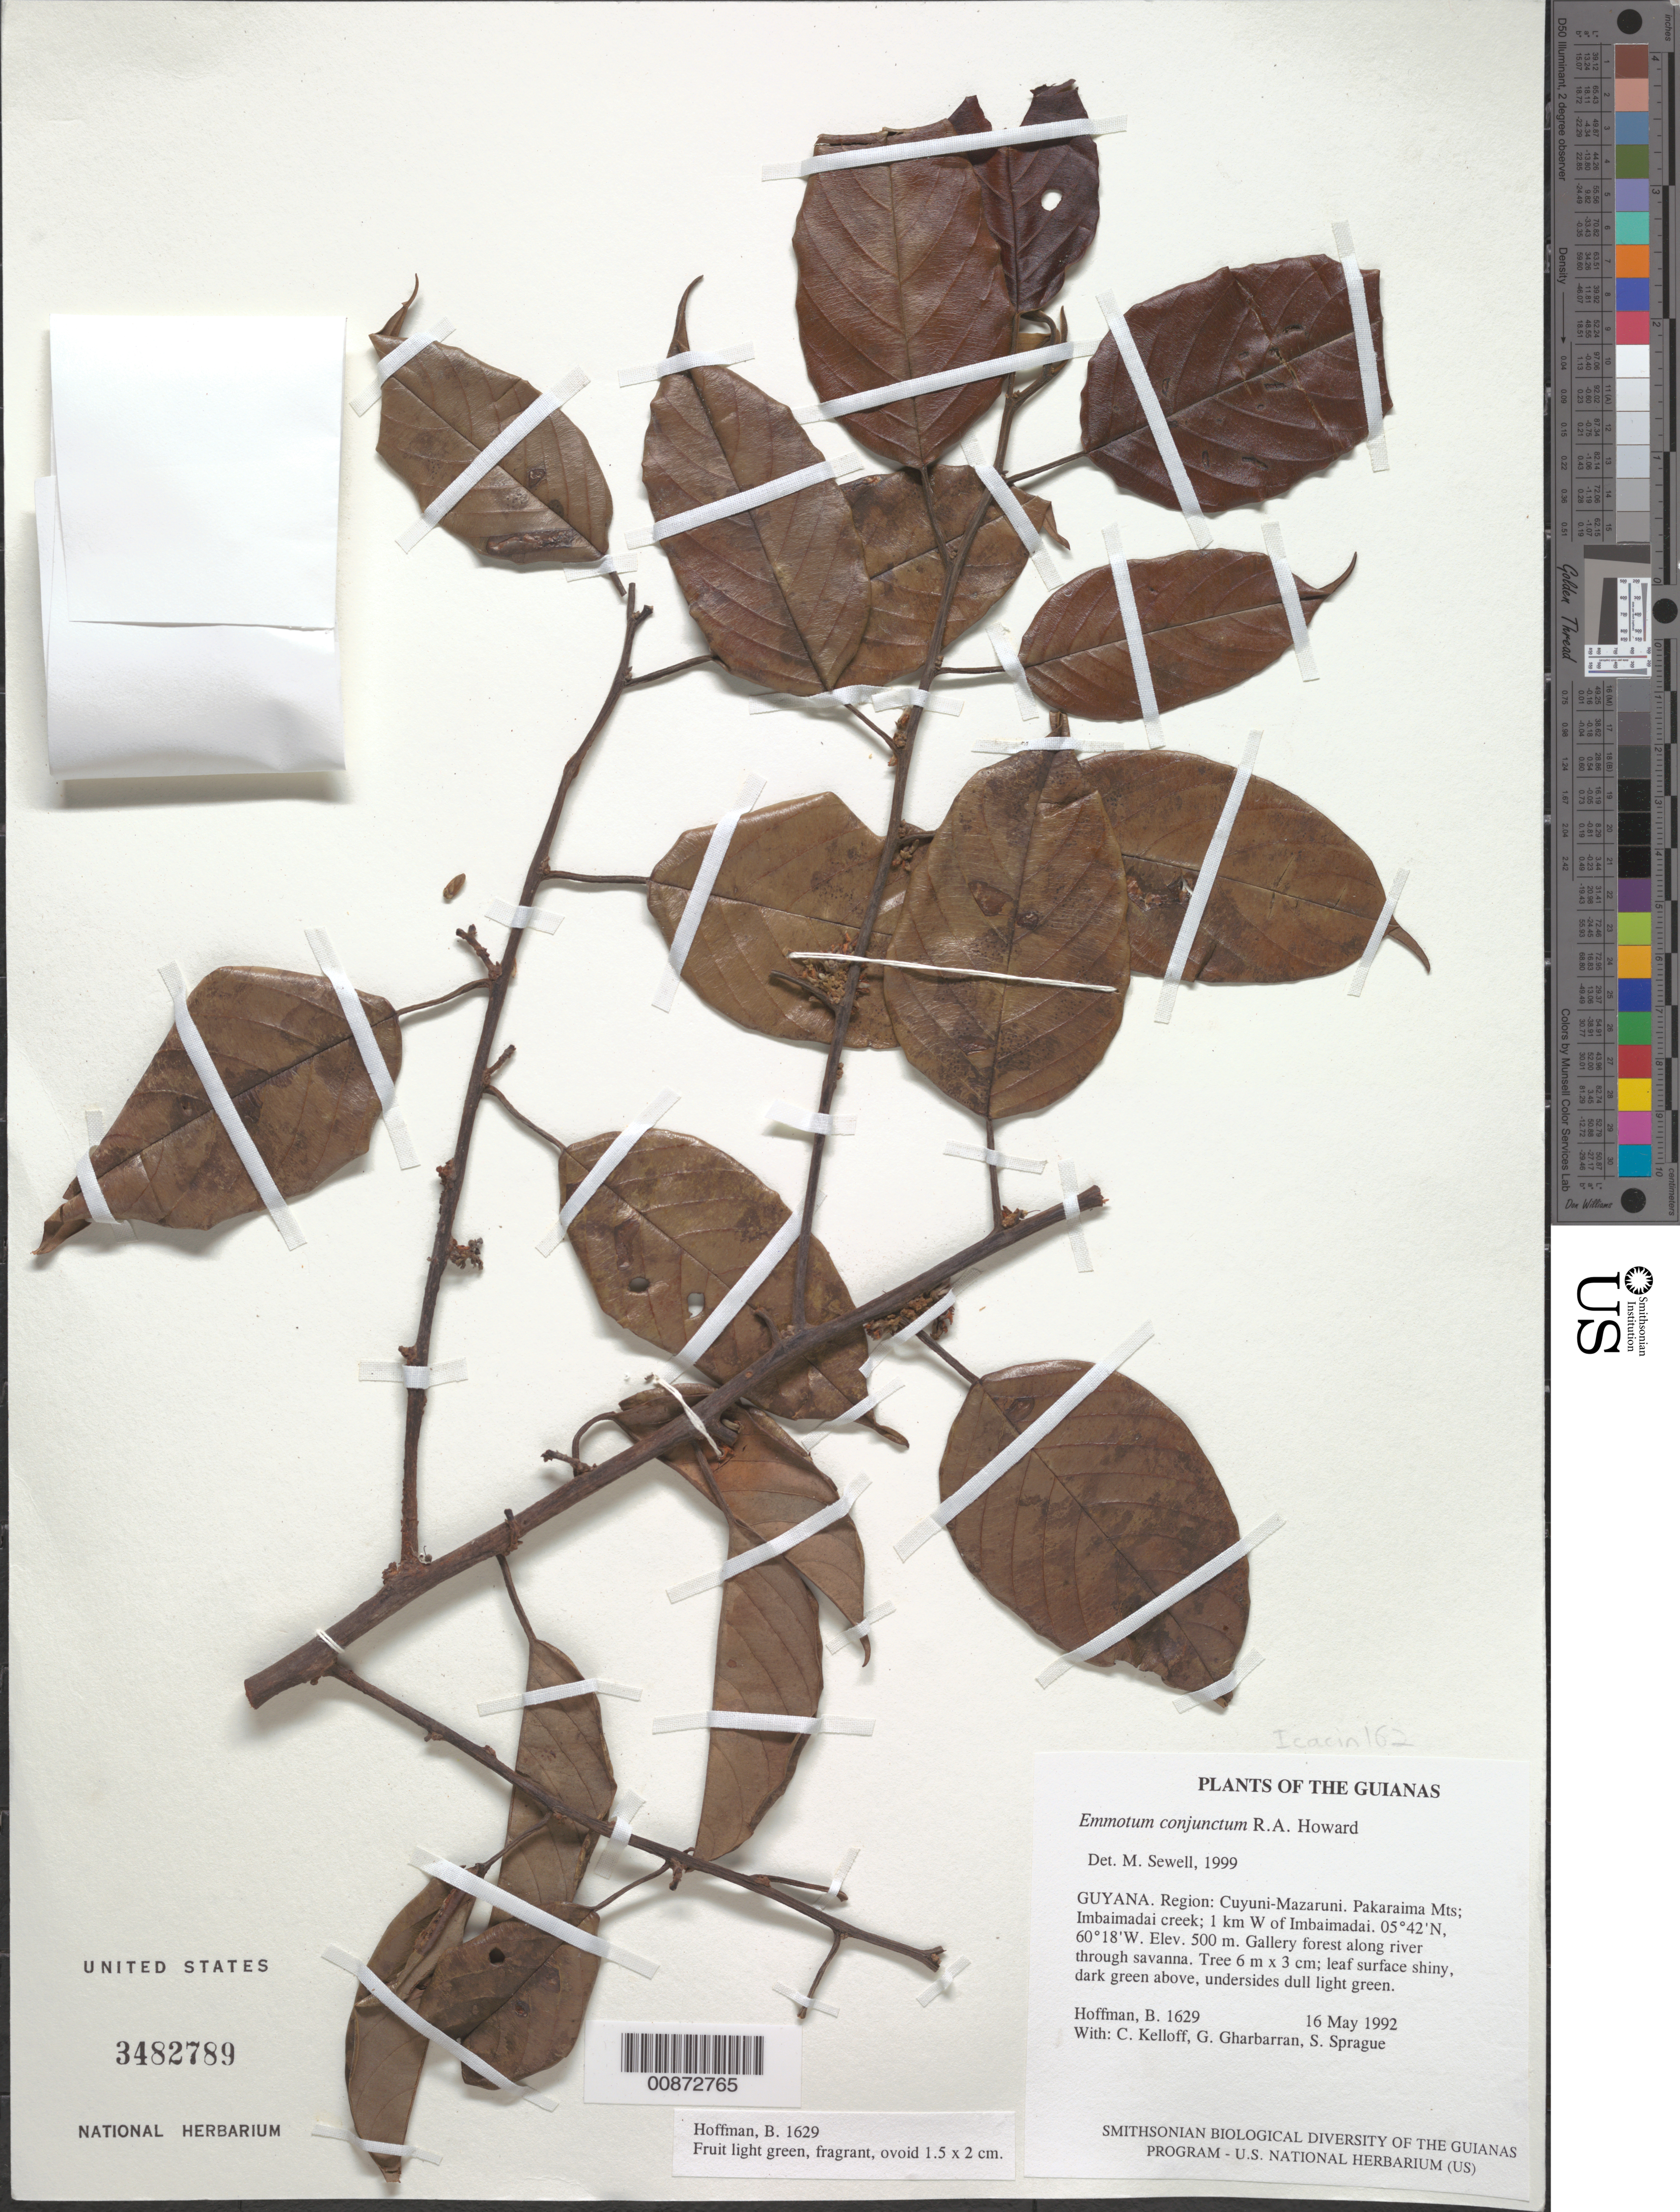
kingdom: Plantae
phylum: Tracheophyta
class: Magnoliopsida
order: Metteniusales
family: Metteniusaceae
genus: Emmotum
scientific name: Emmotum conjunctum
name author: R.A. Howard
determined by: Sewell, M.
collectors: B. Hoffman, C. L. Kelloff, G. Gharbarran & S. Sprague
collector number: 1629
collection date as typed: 16 May 1992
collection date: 1992-05-16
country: Guyana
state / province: Cuyuni-Mazaruni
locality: Pakaraima Mts; Imbaimadai Creek; 1 km W of Imbaimadai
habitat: Gallery forest along river through savanna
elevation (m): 500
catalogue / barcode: US 3482789